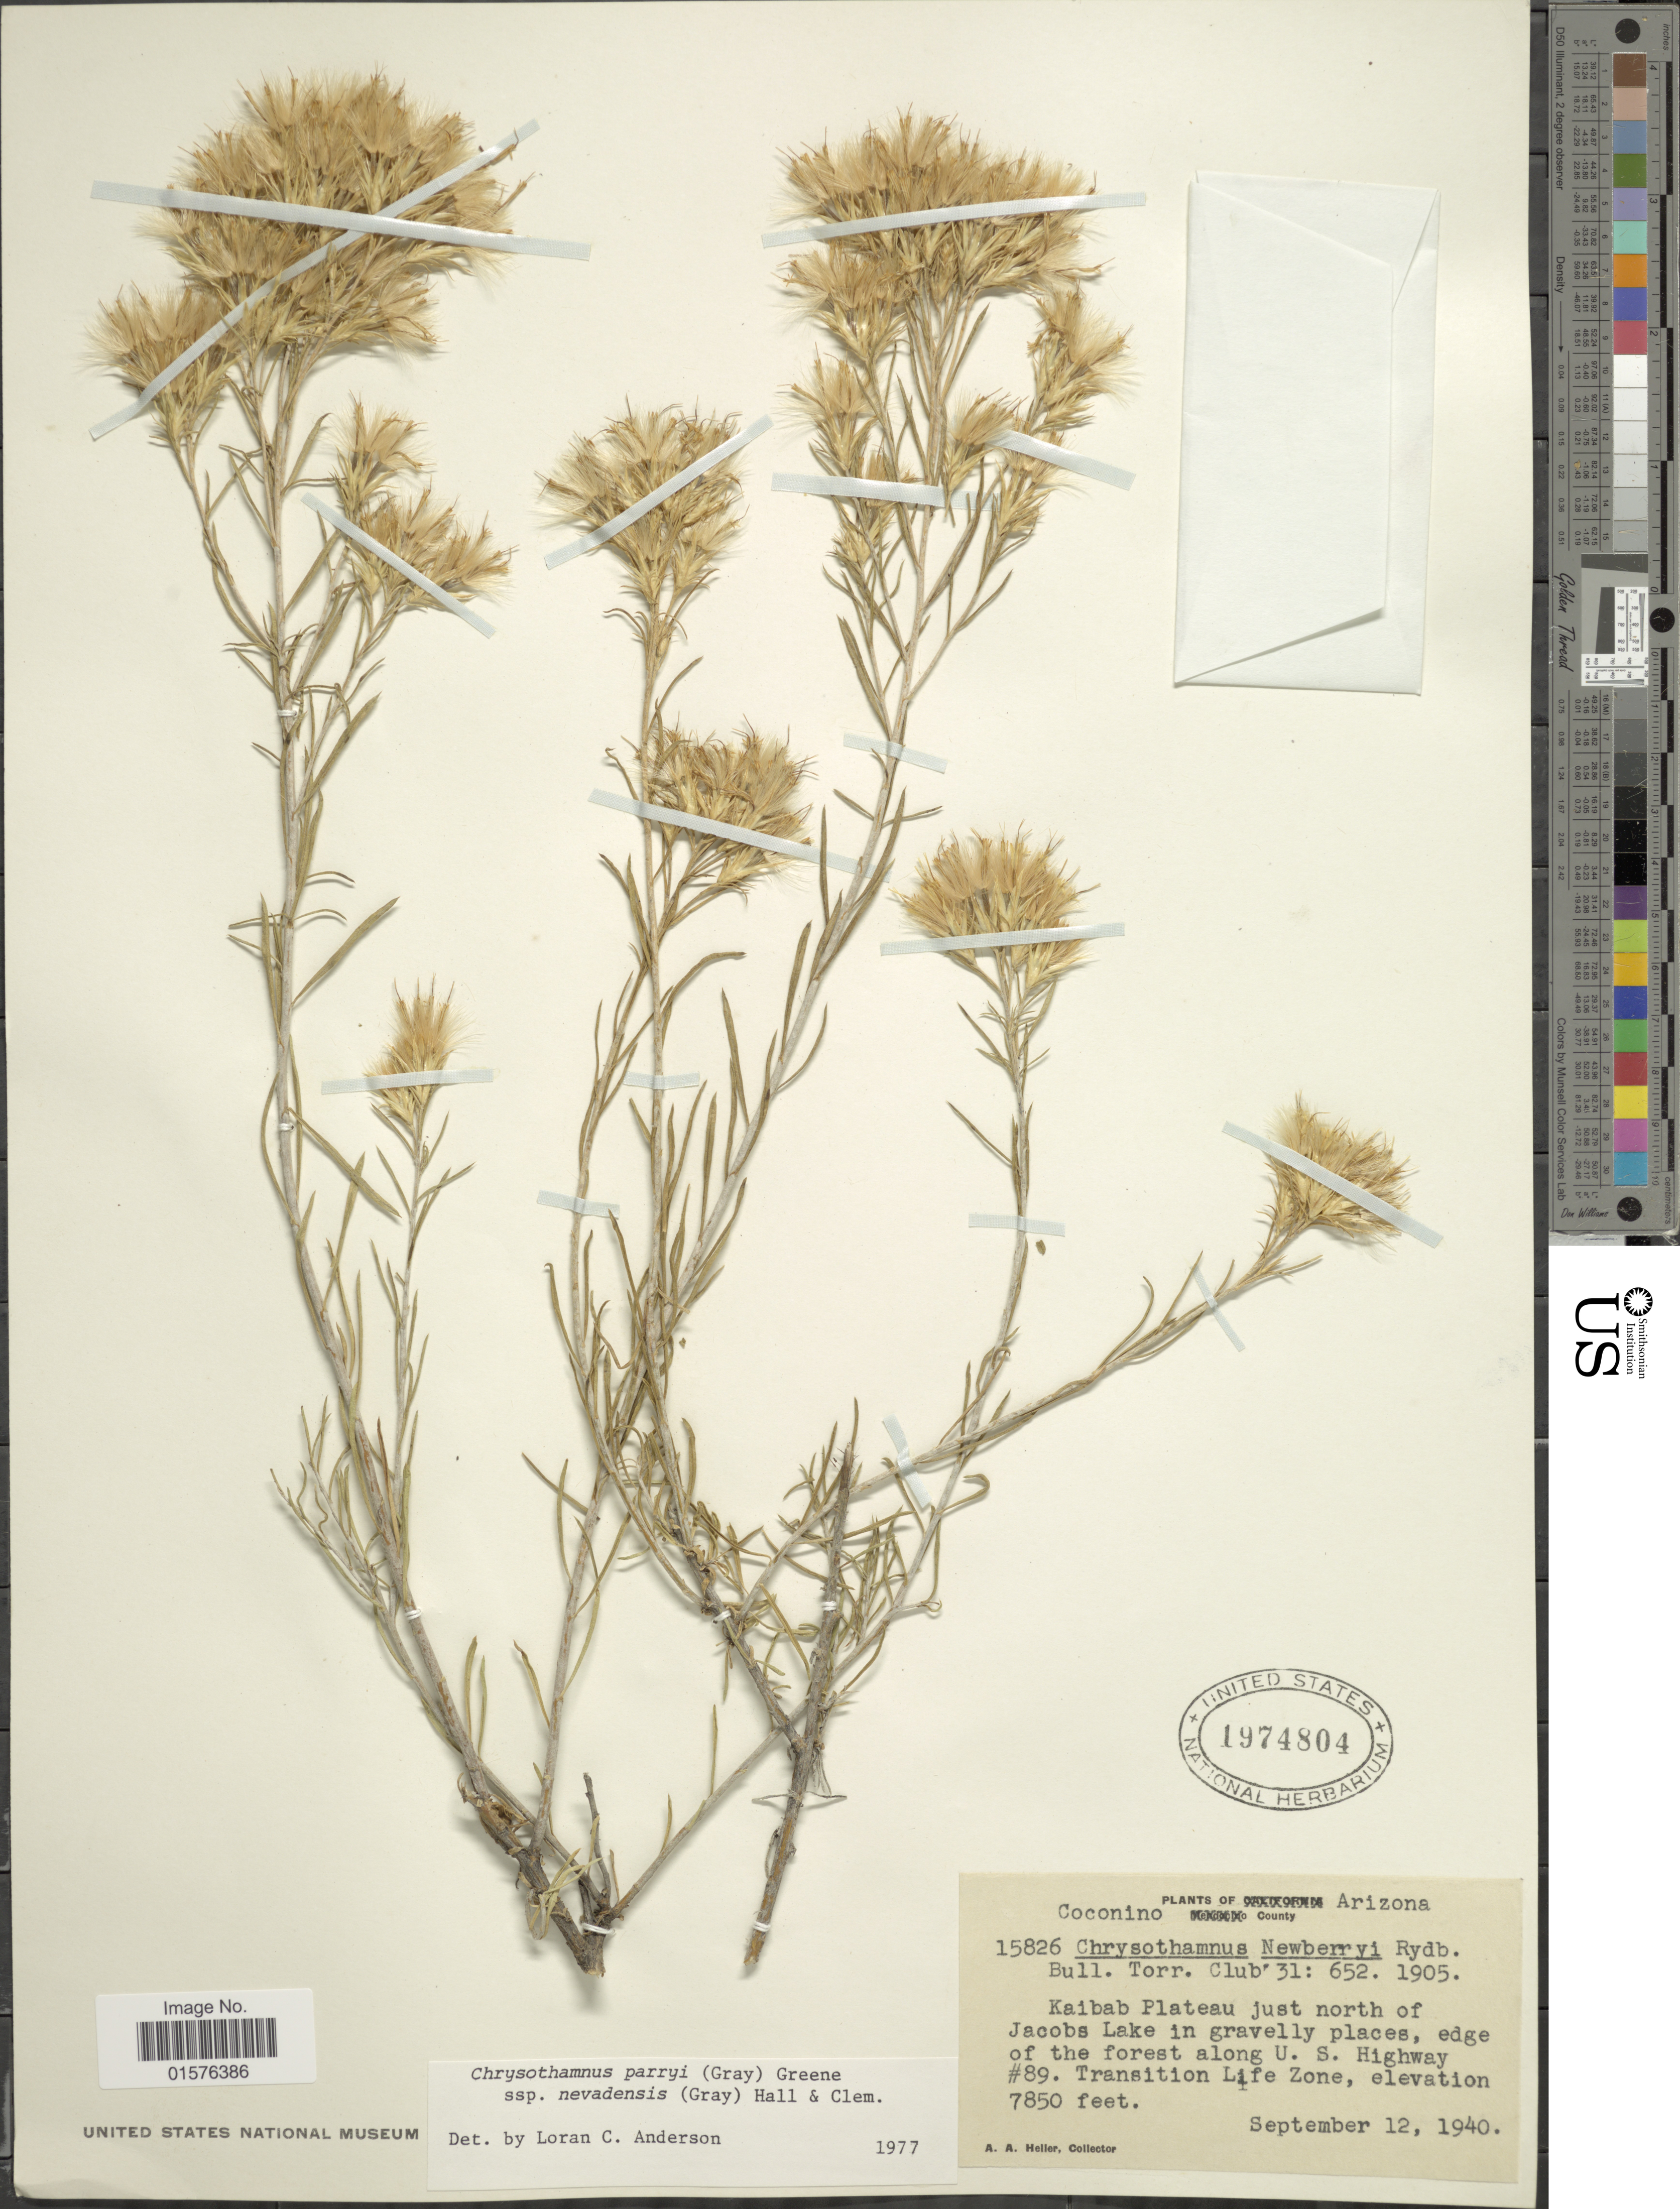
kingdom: Plantae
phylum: Tracheophyta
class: Magnoliopsida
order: Asterales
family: Asteraceae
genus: Ericameria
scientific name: Ericameria parryi var. nevadensis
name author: (A. Gray) G.L. Nesom & G.I. Baird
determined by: Urbatsch, Lowell E., Curator (LSU), Louisiana State University (UNITED STATES)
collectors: A. A. Heller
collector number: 15826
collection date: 1940-09-12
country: United States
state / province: Arizona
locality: Coconino County, Kaibab Plateau just north of Jacobs Lake in gravelly places, edge of the forest along U.S. Highway #89. Transition Life Zone.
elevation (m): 2393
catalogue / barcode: US 1974804